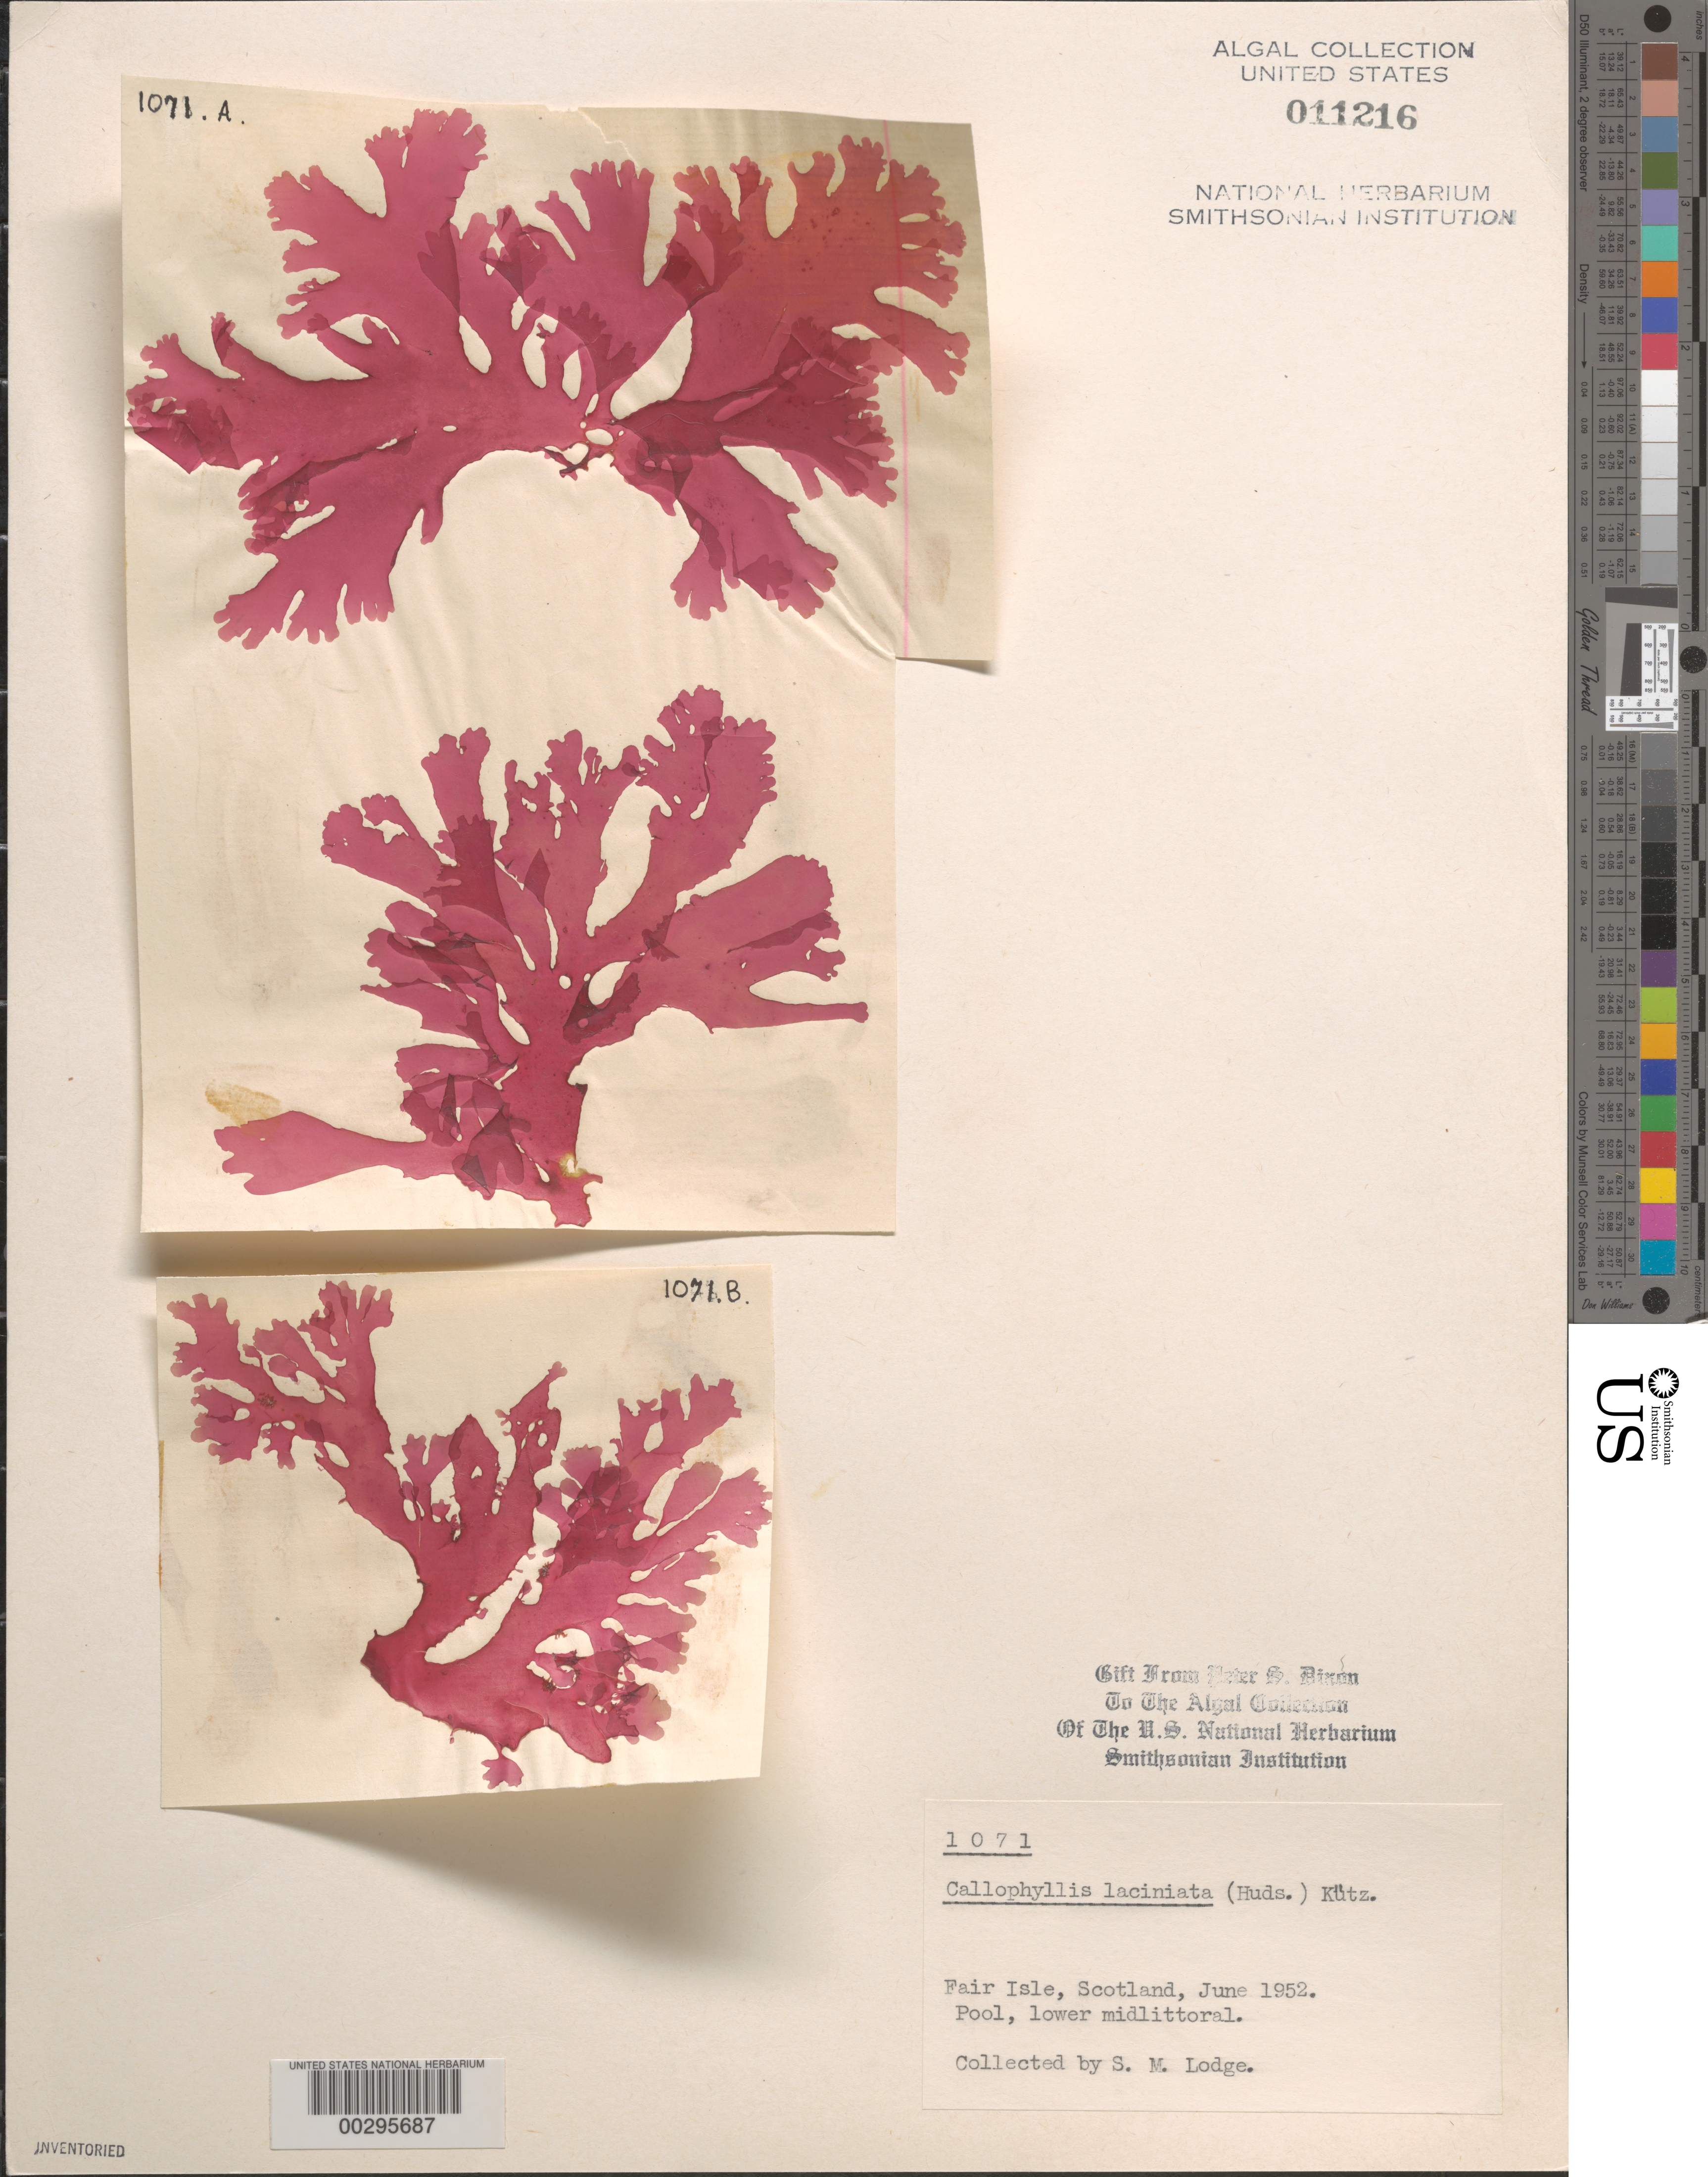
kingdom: Plantae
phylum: Rhodophyta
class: Florideophyceae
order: Gigartinales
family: Kallymeniaceae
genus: Metacallophyllis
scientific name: Metacallophyllis laciniata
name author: (Hudson) Vergés & L. Le Gall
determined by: Algae name updating Project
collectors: S. Lodge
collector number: PSD 1071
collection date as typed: Jun 1952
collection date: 1952-06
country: United Kingdom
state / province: Scotland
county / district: Shetland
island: Fair Isle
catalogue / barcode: US 11216